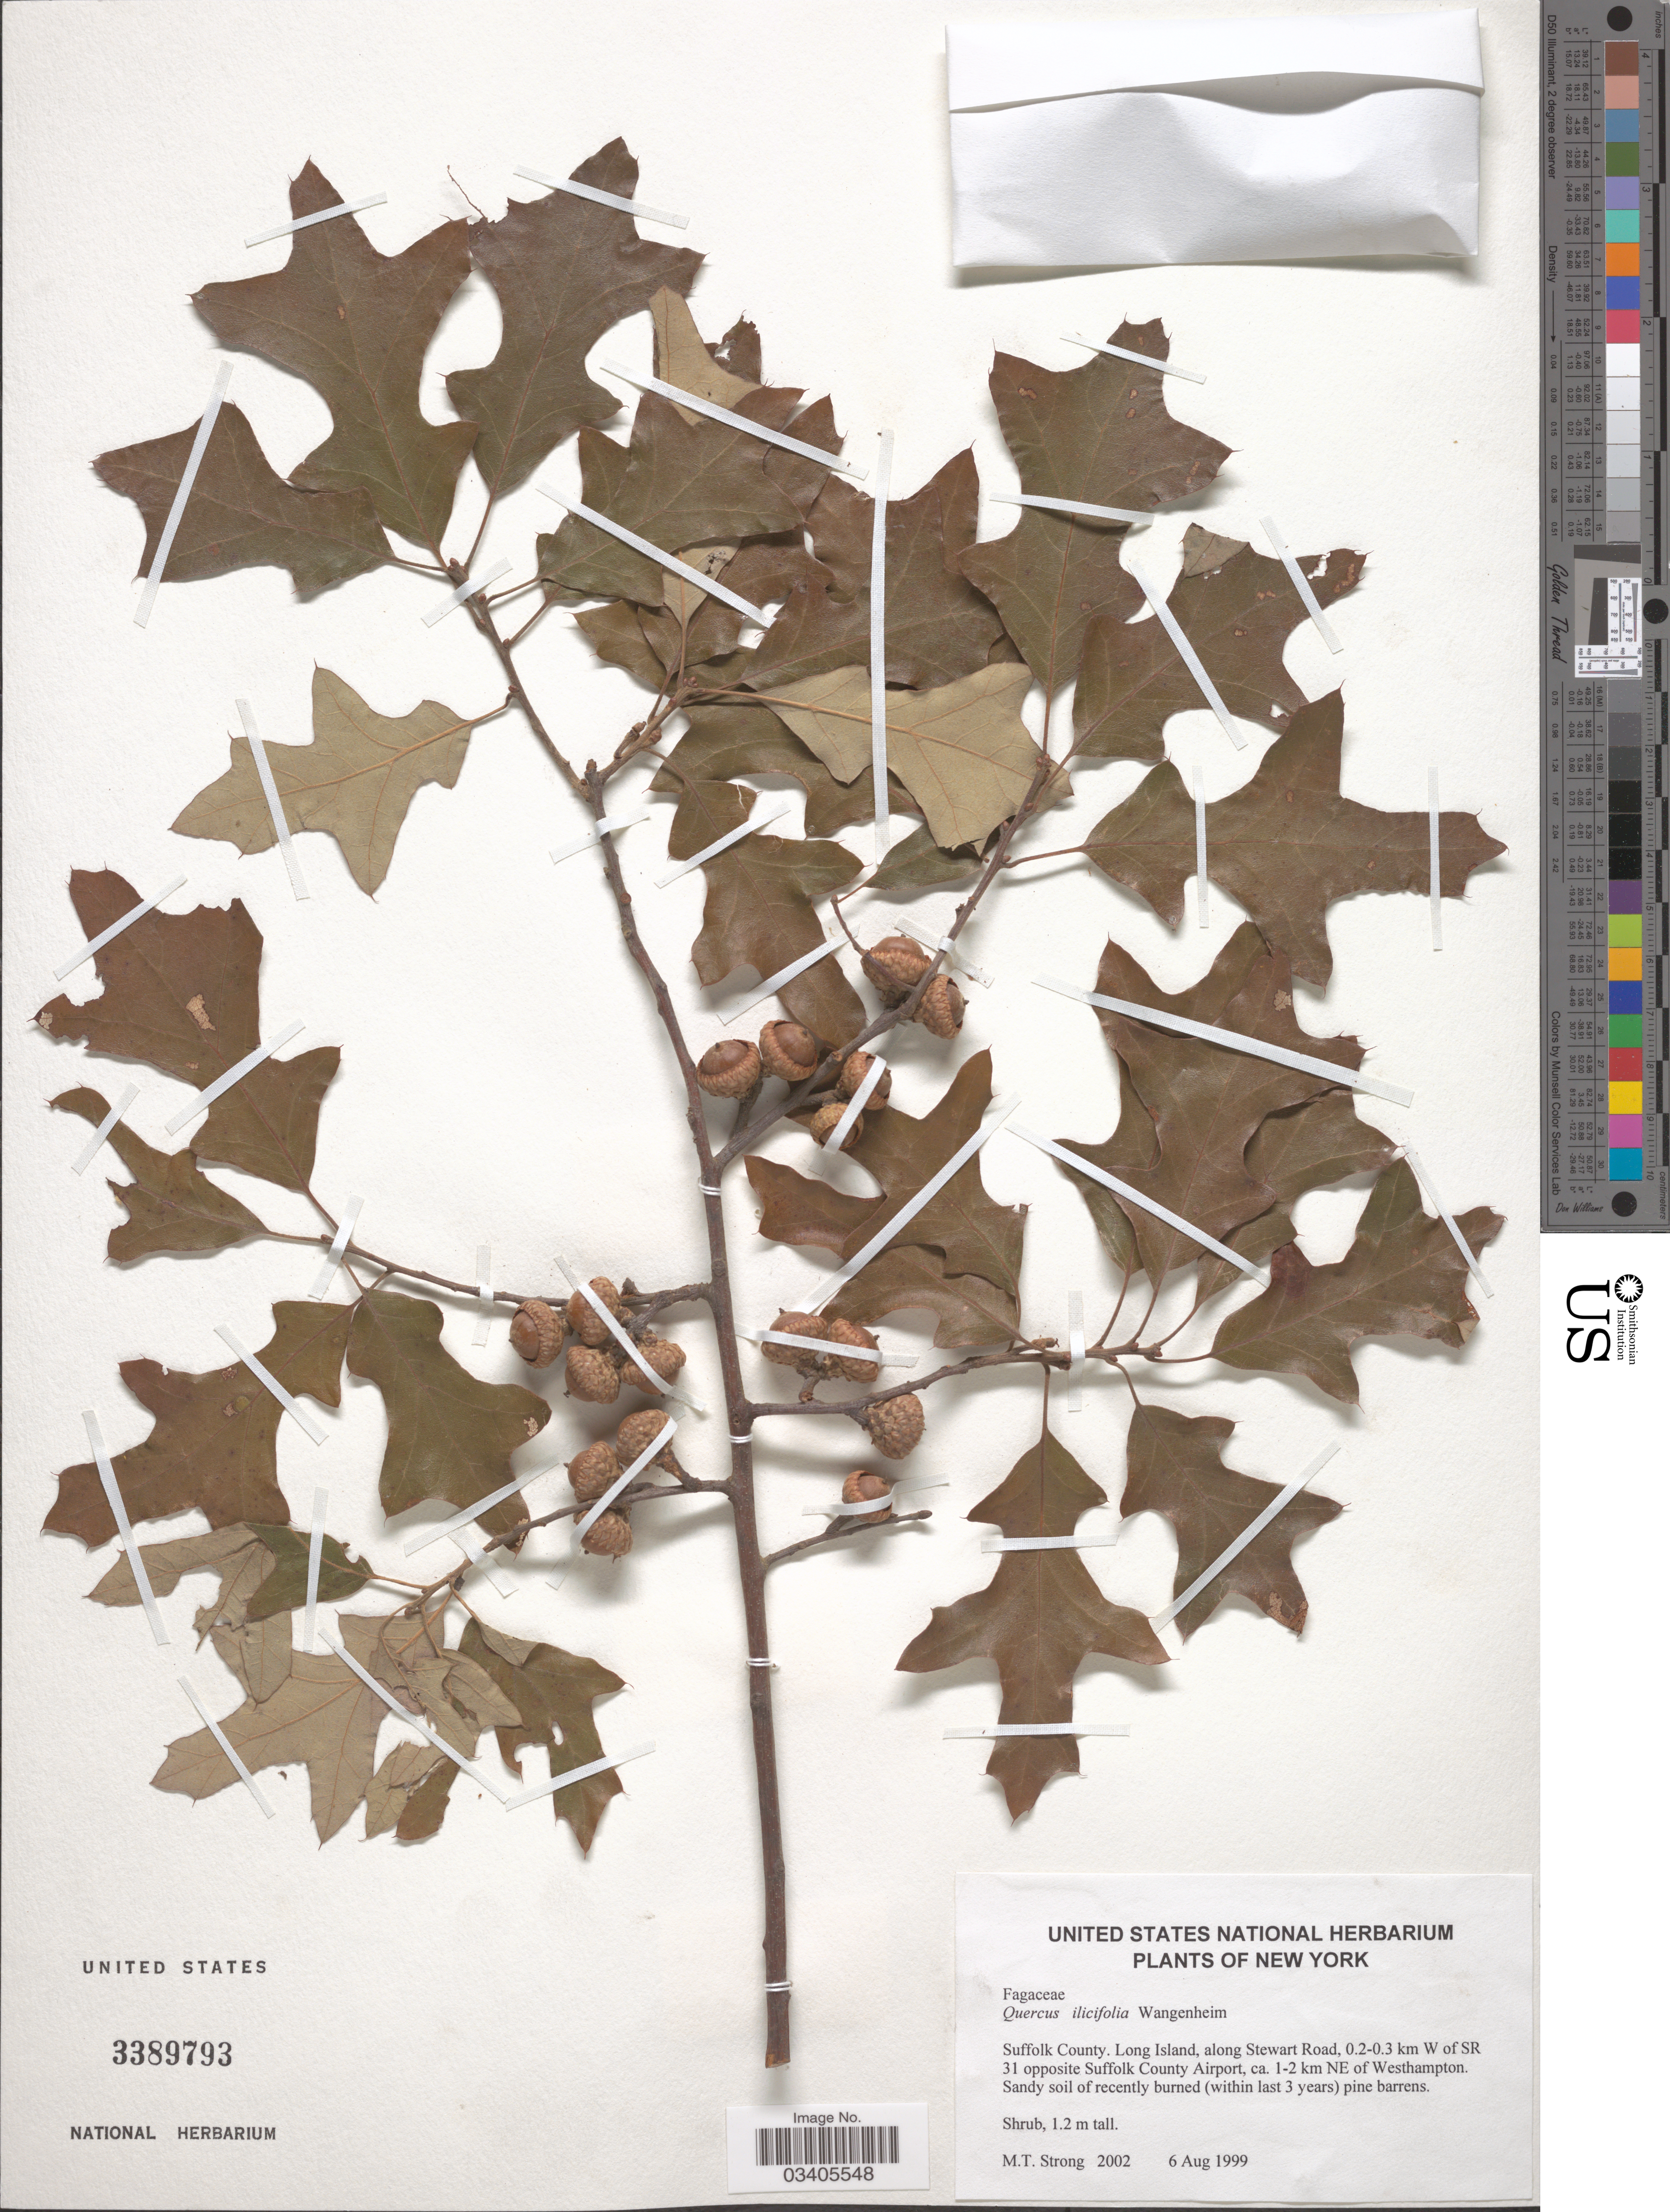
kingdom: Plantae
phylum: Tracheophyta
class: Magnoliopsida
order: Fagales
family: Fagaceae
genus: Quercus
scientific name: Quercus ilicifolia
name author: Wangenh.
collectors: M. T. Strong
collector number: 2002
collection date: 1999-08-06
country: United States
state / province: New York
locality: Suffolk County. Long Island, along Stewart Road, 0.2-0.3 km W of SR 31 opposite Suffolk County Airport, ca. 1-2 km NE of Westhampton.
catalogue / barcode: US 3389793